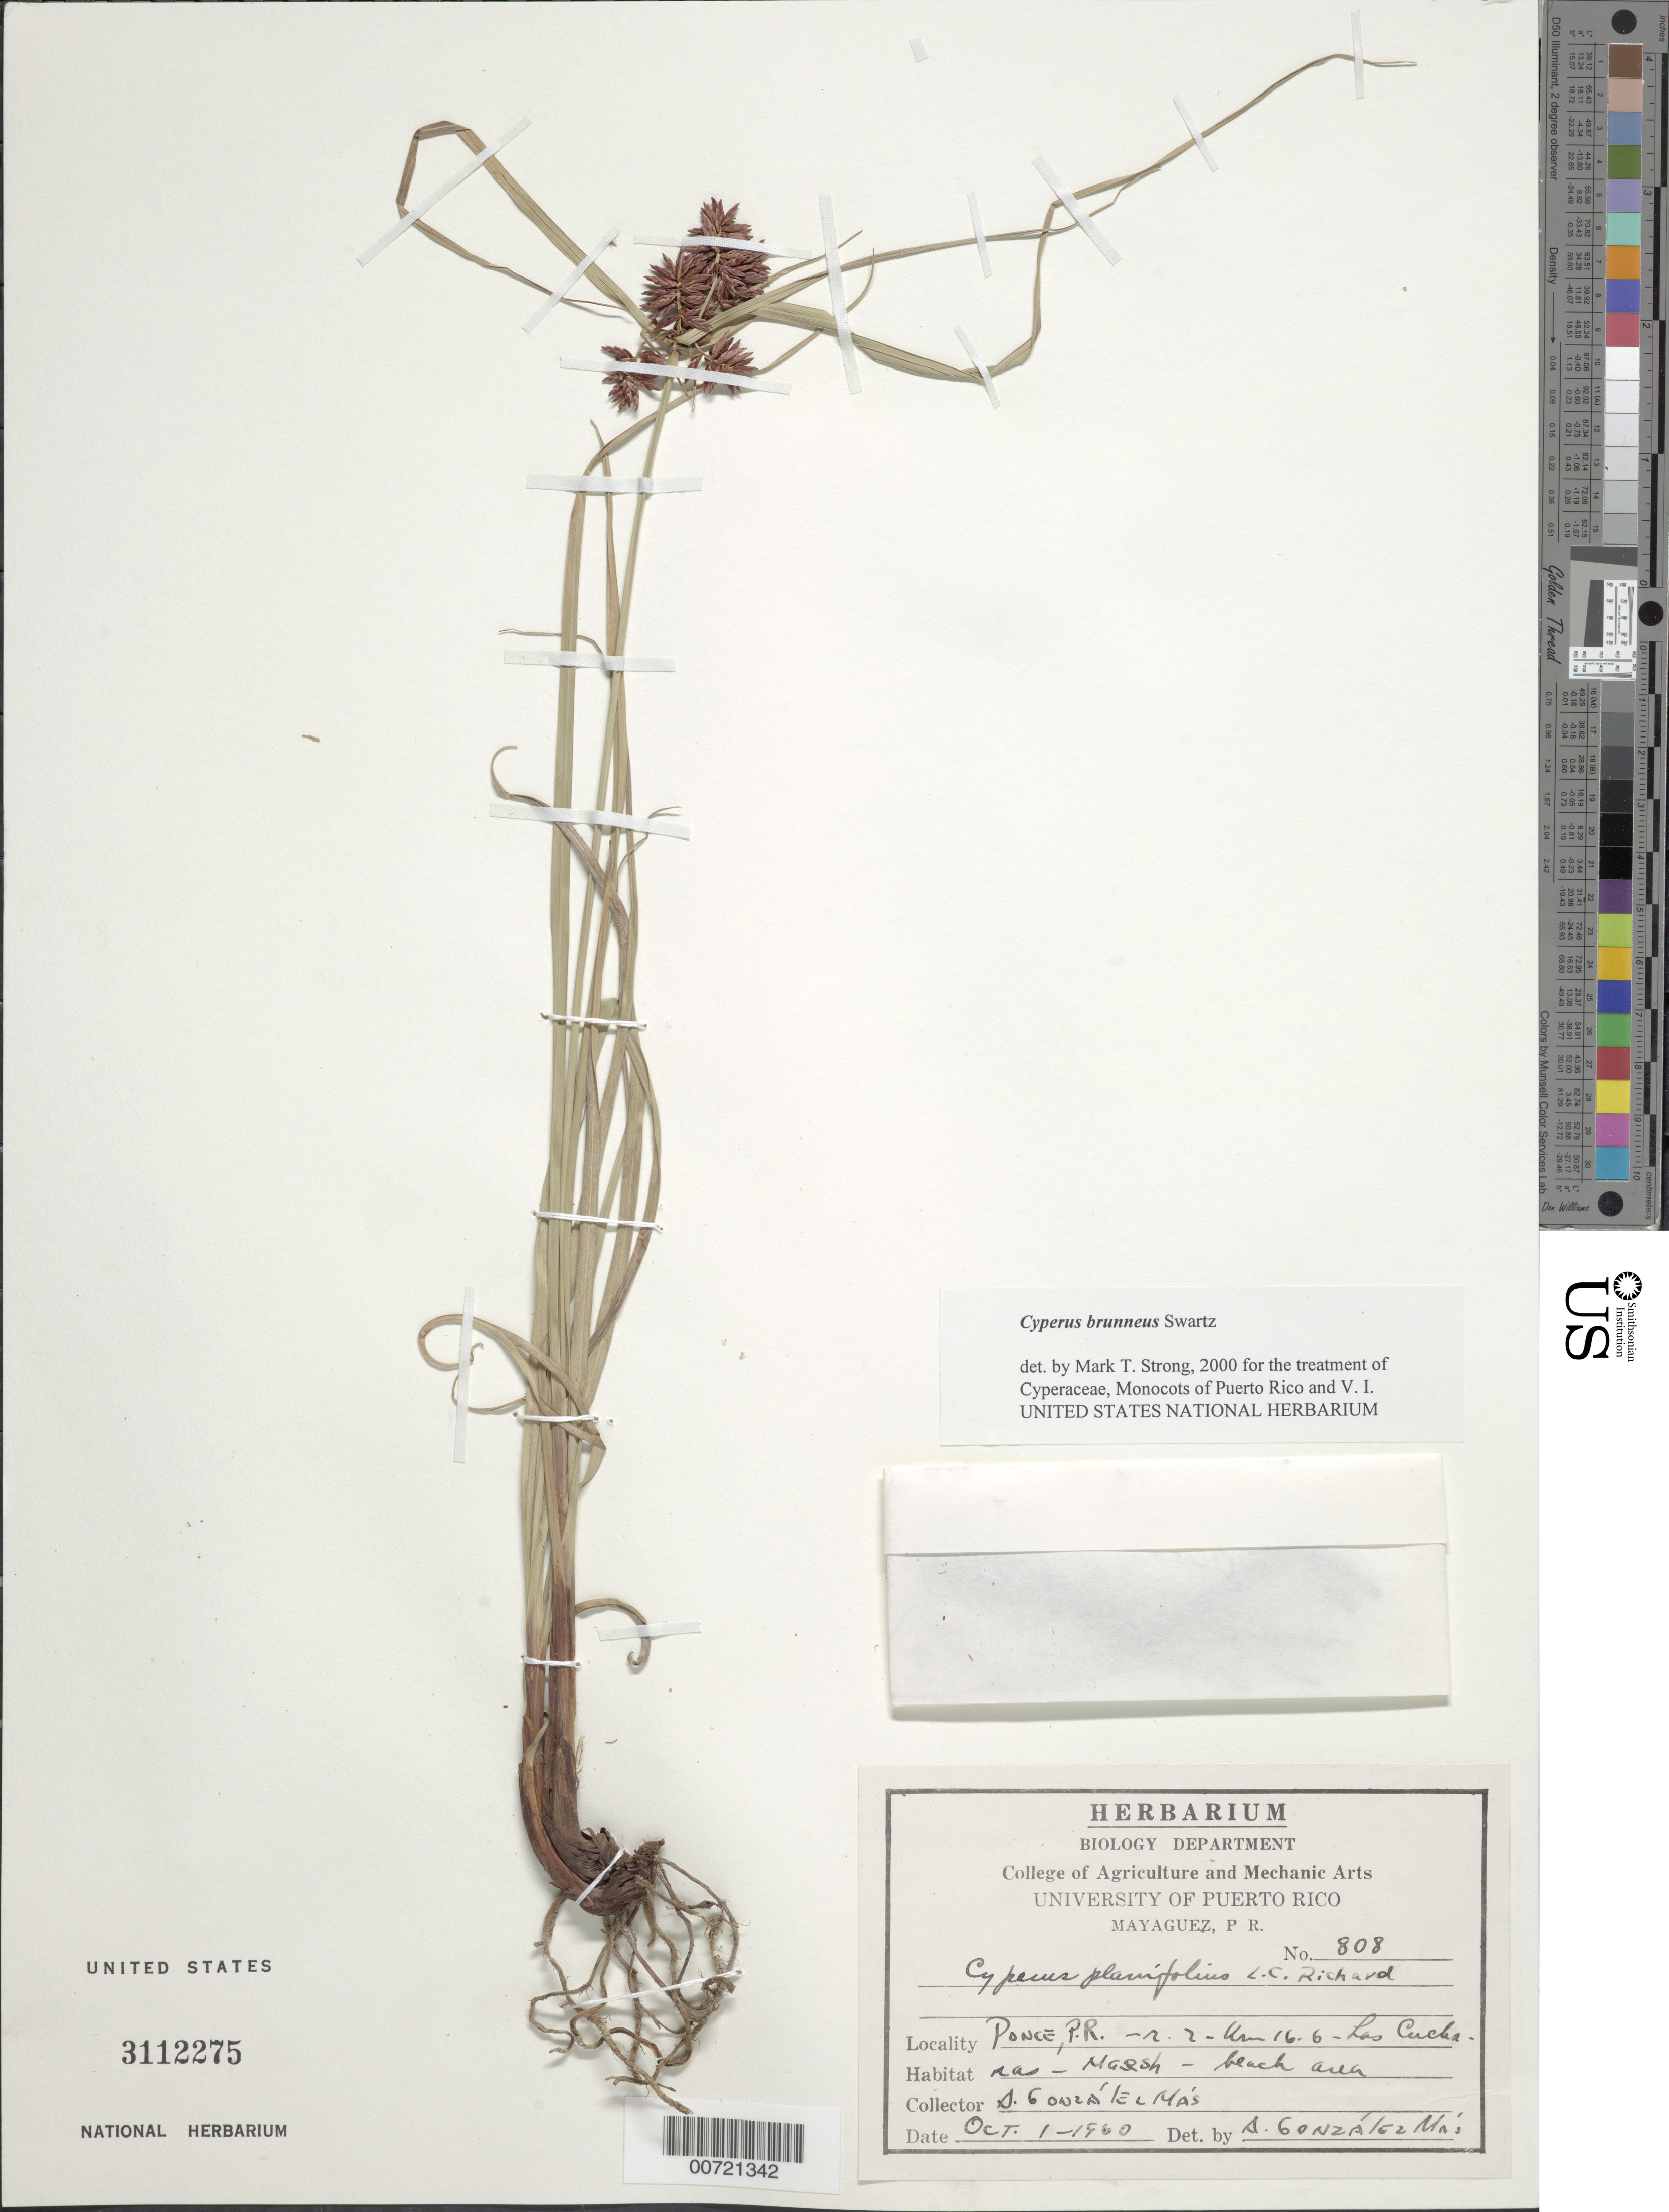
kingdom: Plantae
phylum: Tracheophyta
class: Liliopsida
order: Poales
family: Cyperaceae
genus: Cyperus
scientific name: Cyperus brunneus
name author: Sw.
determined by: Strong, M. T., (US), Smithsonian Institution - National Museum of Natural History (UNITED STATES)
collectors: A. González Más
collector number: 808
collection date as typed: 01 Oct 1960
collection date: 1960-10-01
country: Puerto Rico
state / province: Ponce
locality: Ponce: Rt. 2, km 16.6, Los Cuchares.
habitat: Marsh, beach area.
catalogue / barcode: US 3112275